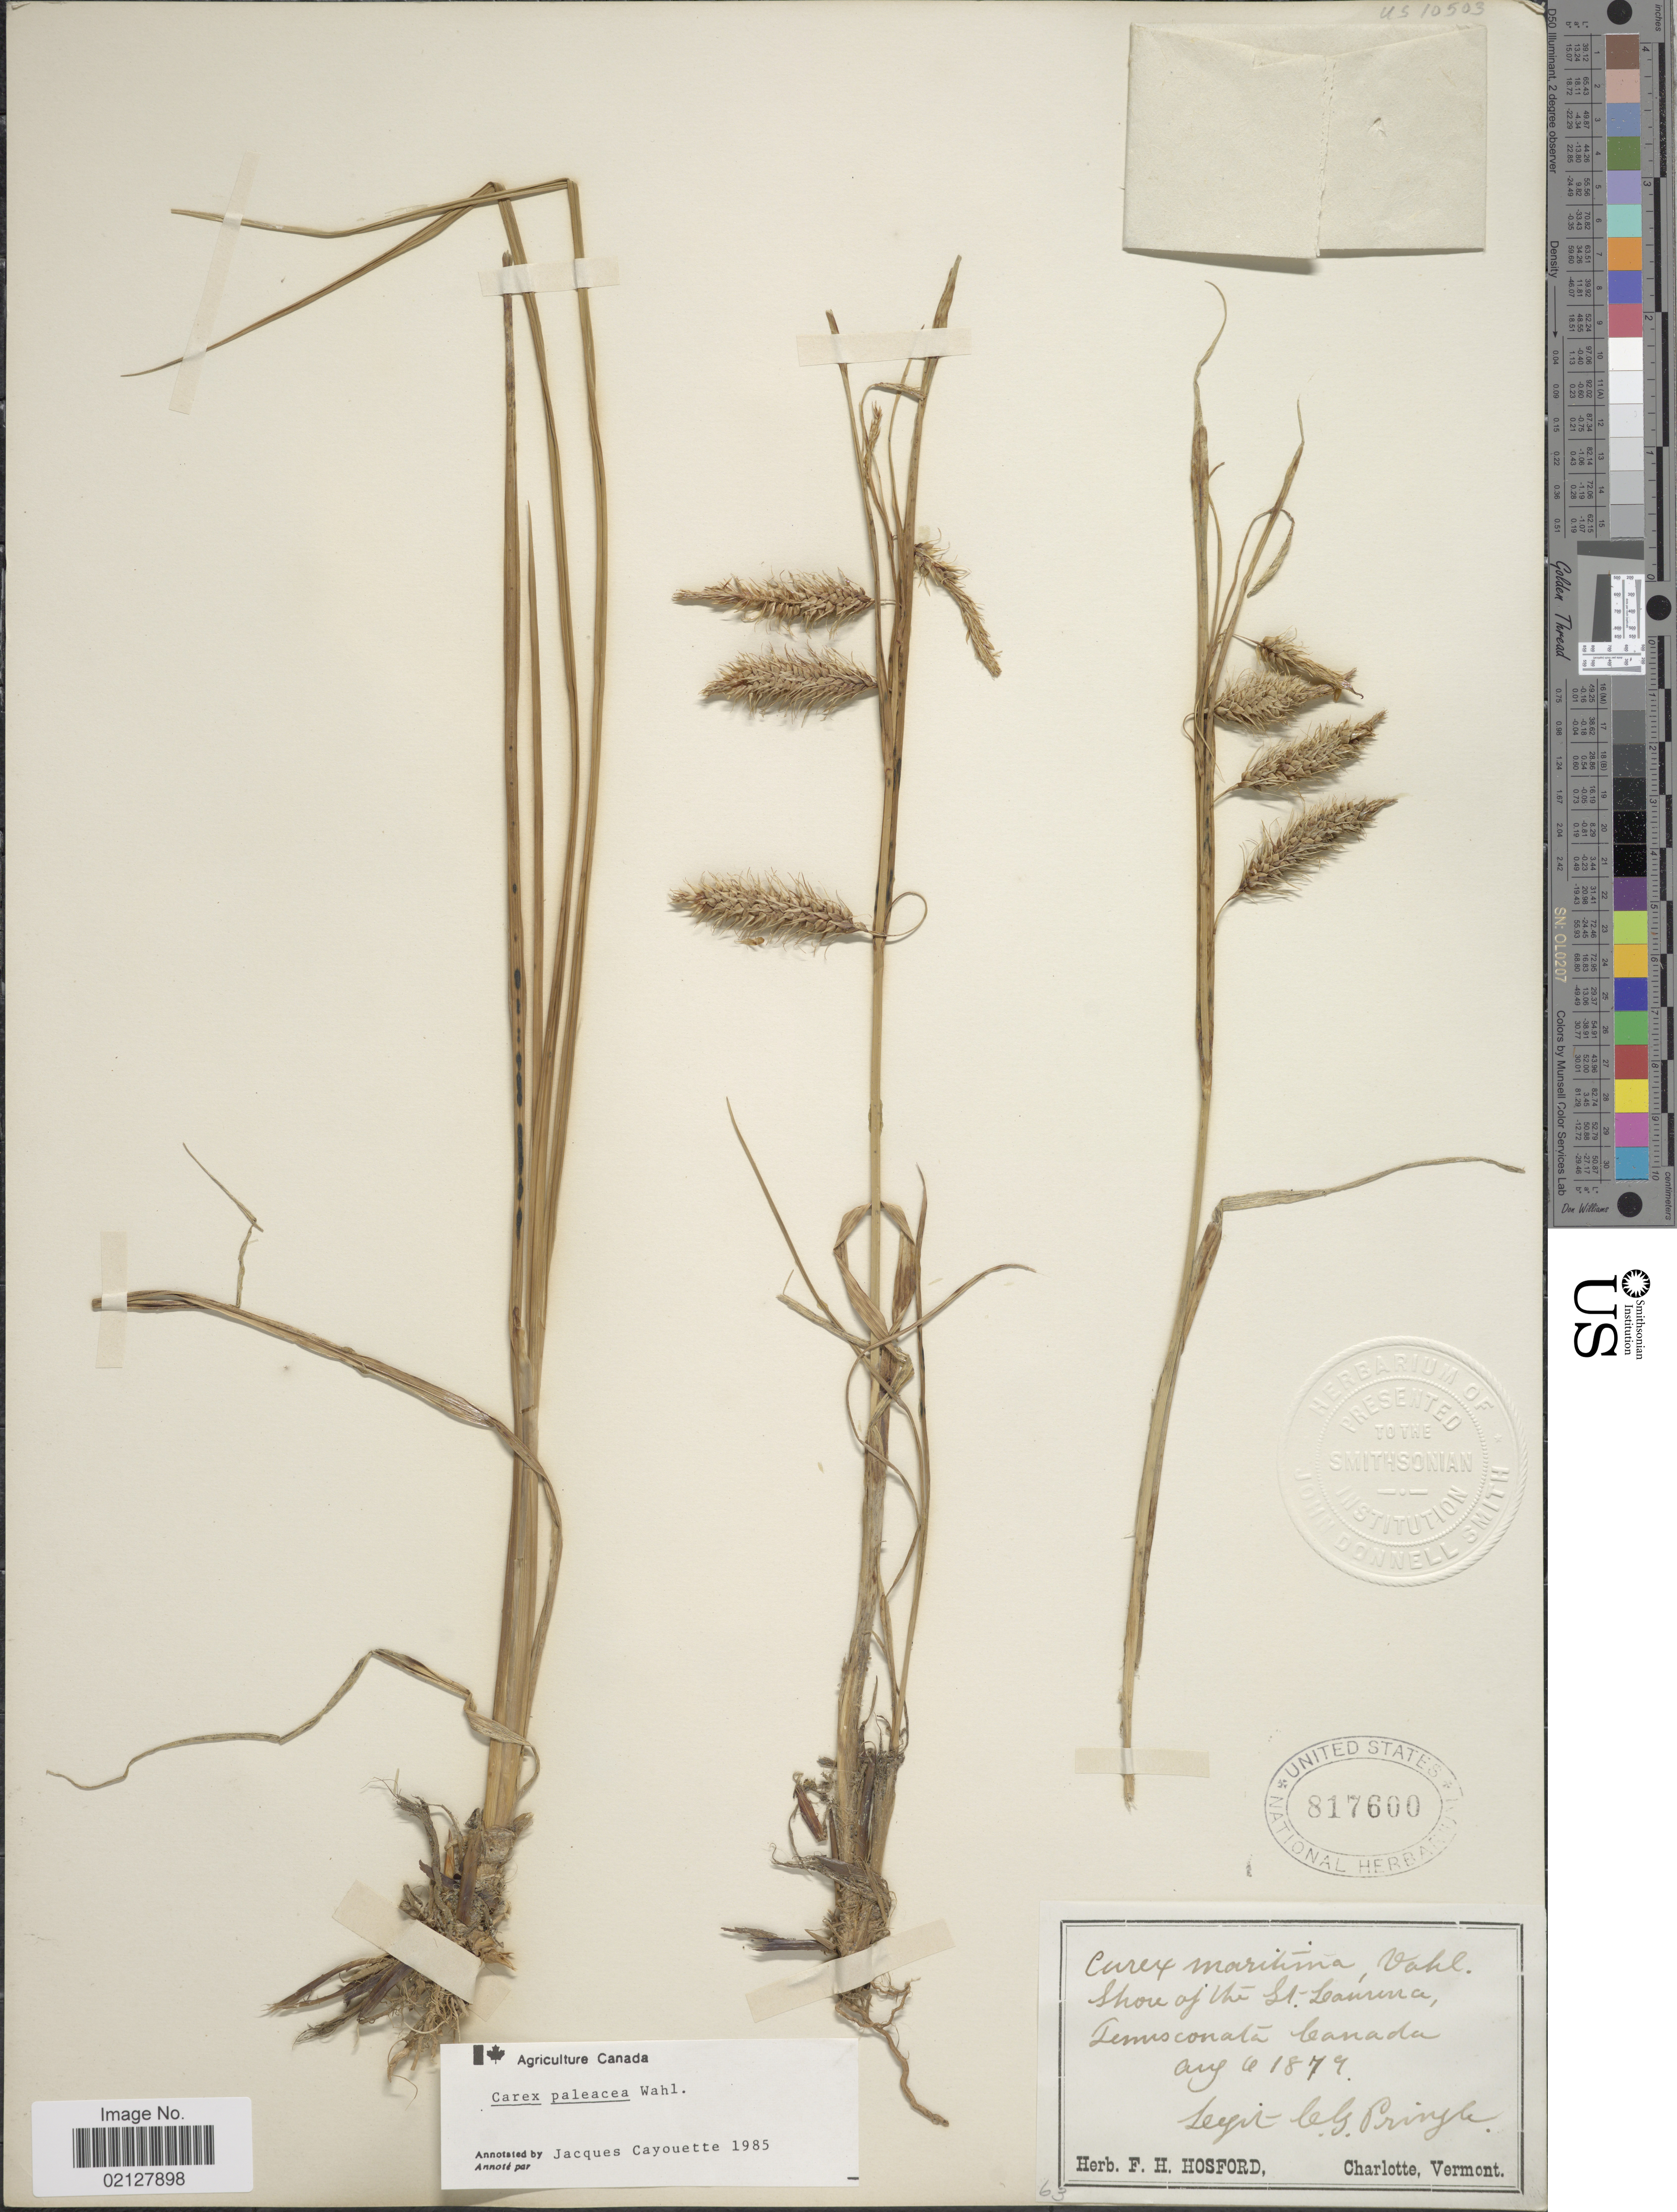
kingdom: Plantae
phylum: Tracheophyta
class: Liliopsida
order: Poales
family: Cyperaceae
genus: Carex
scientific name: Carex paleacea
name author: Schreb. ex Wahlenb.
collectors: C. G. Pringle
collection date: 1879-08-06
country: Canada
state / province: Quebec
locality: Shore of the St. Lawrence, Temiscouata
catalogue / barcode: US 817600